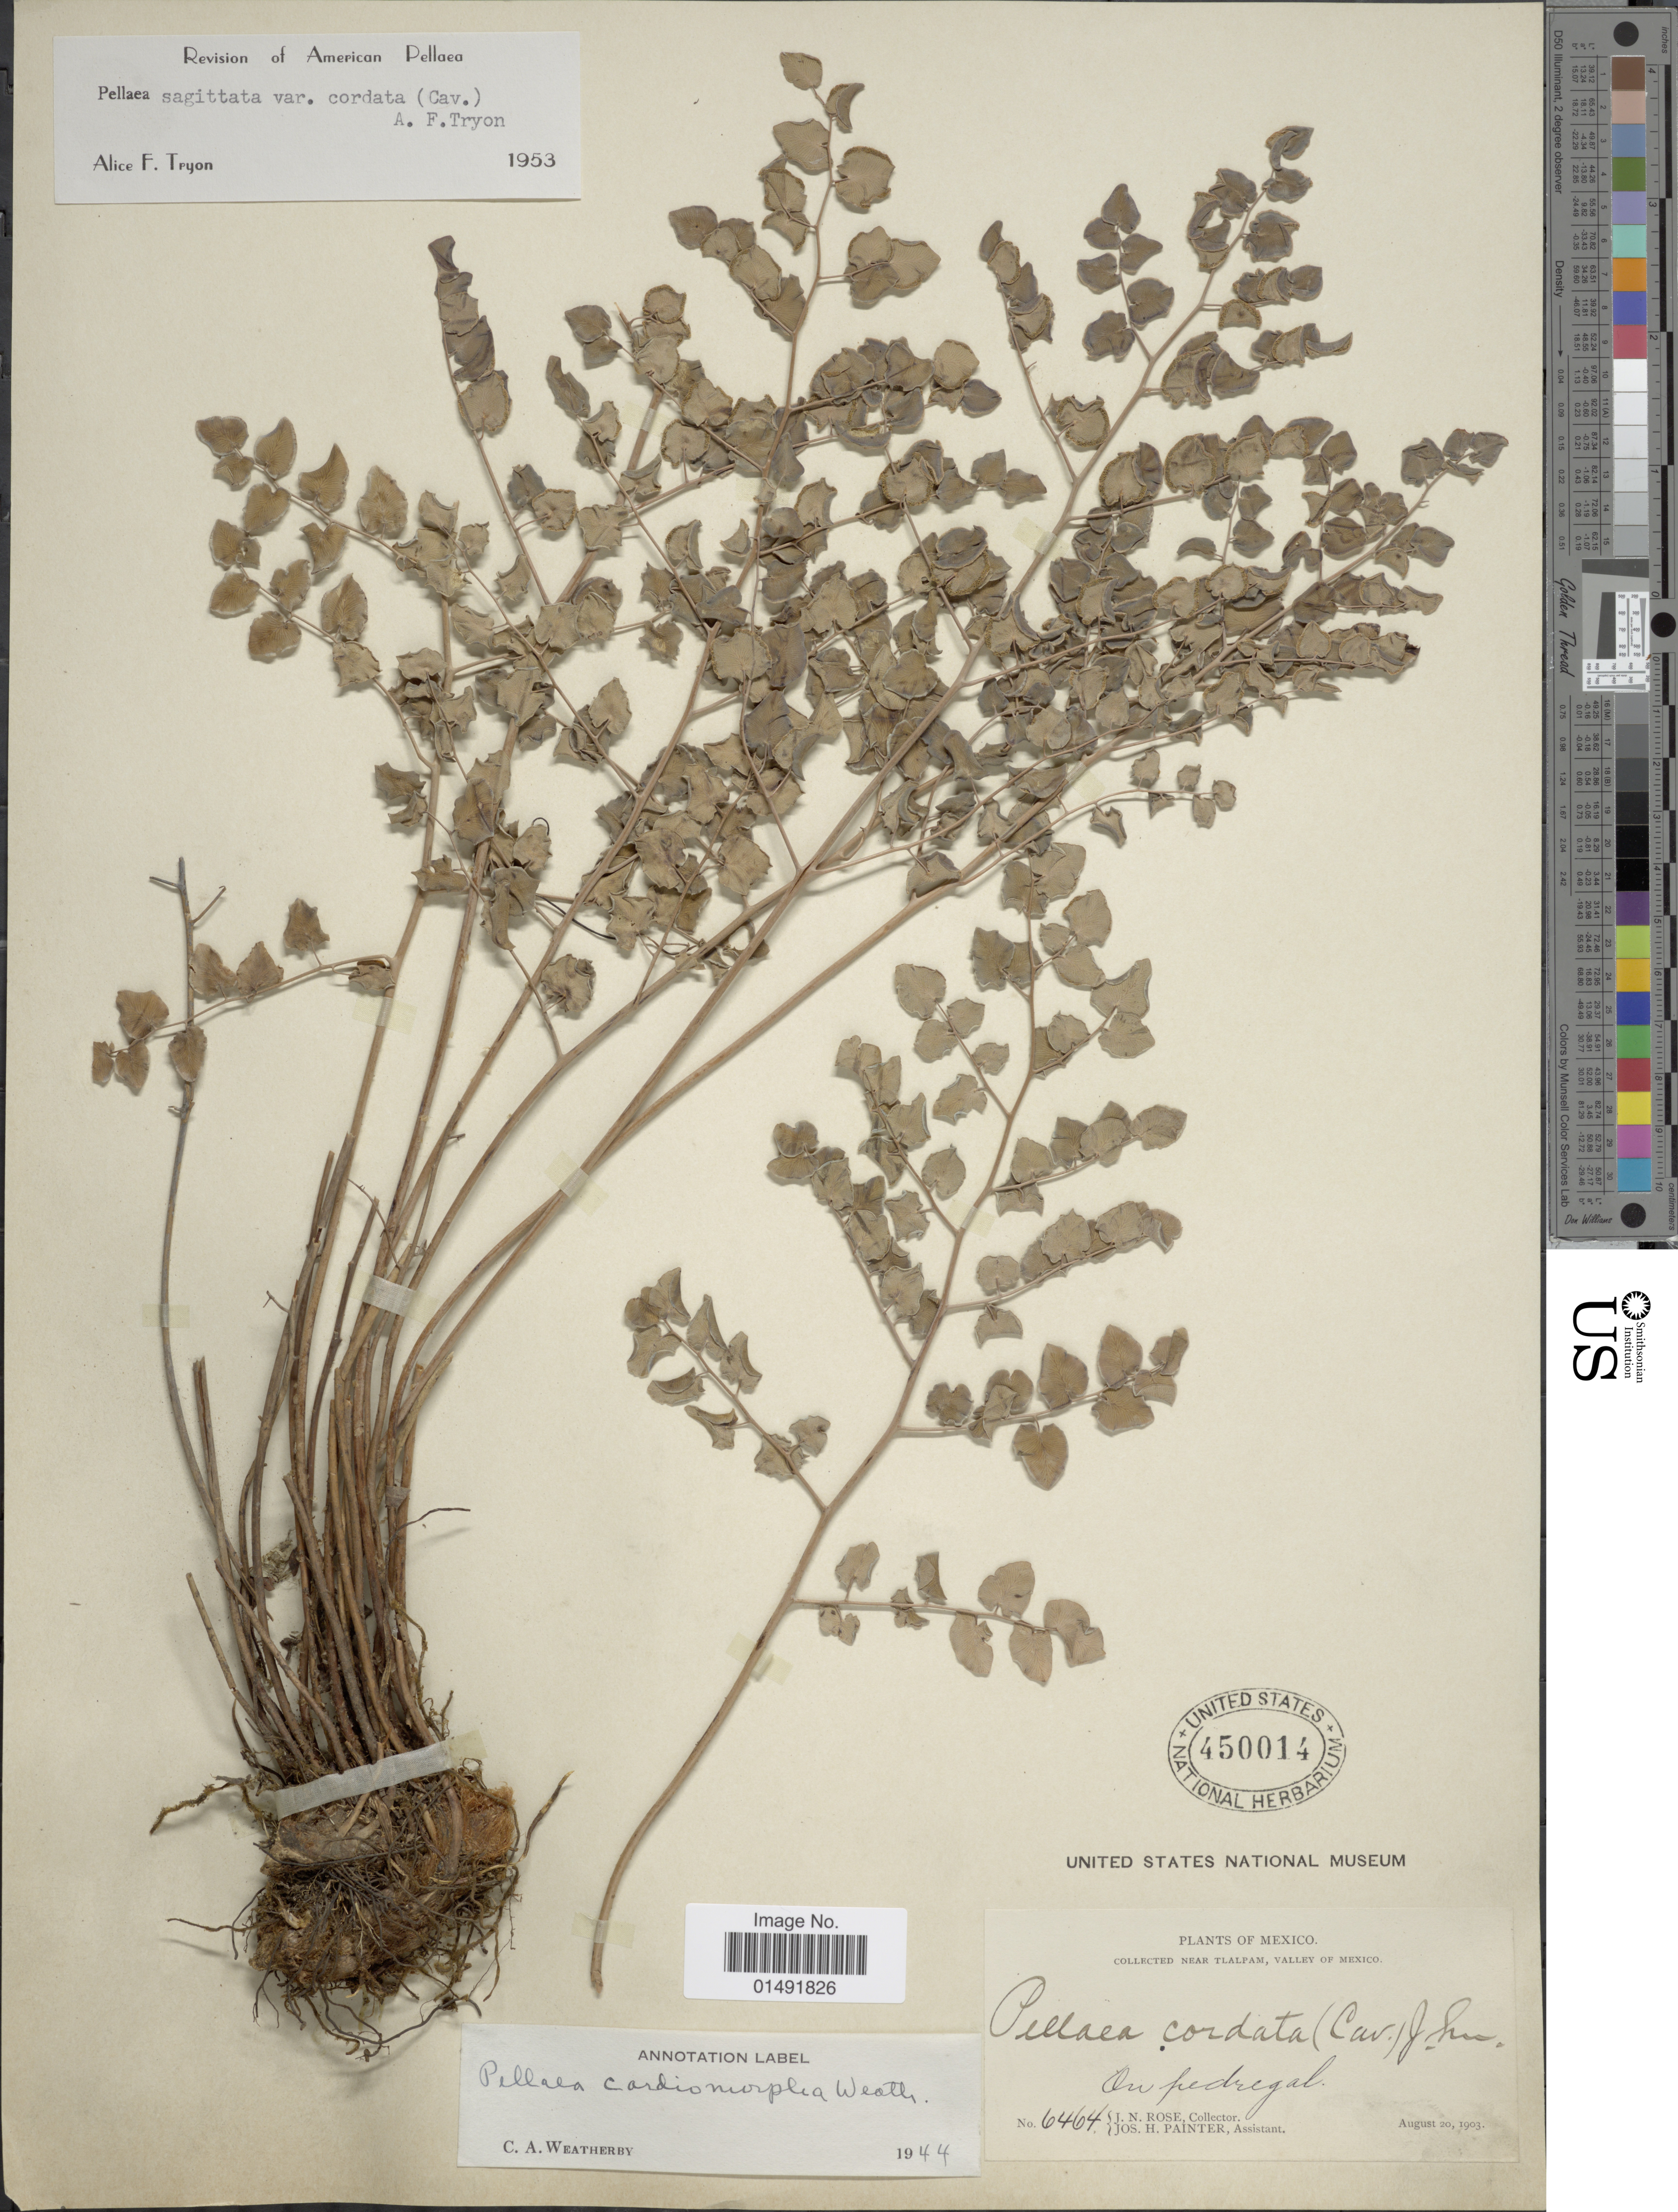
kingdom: Plantae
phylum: Tracheophyta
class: Polypodiopsida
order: Polypodiales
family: Pteridaceae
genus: Pellaea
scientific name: Pellaea cordifolia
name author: (Sessé) A.R. Sm.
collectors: J. N. Rose & J. H. Painter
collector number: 6464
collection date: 1903-08-20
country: Mexico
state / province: México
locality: Near Tlalpam, valley of Mexico, On pedregal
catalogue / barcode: US 450014